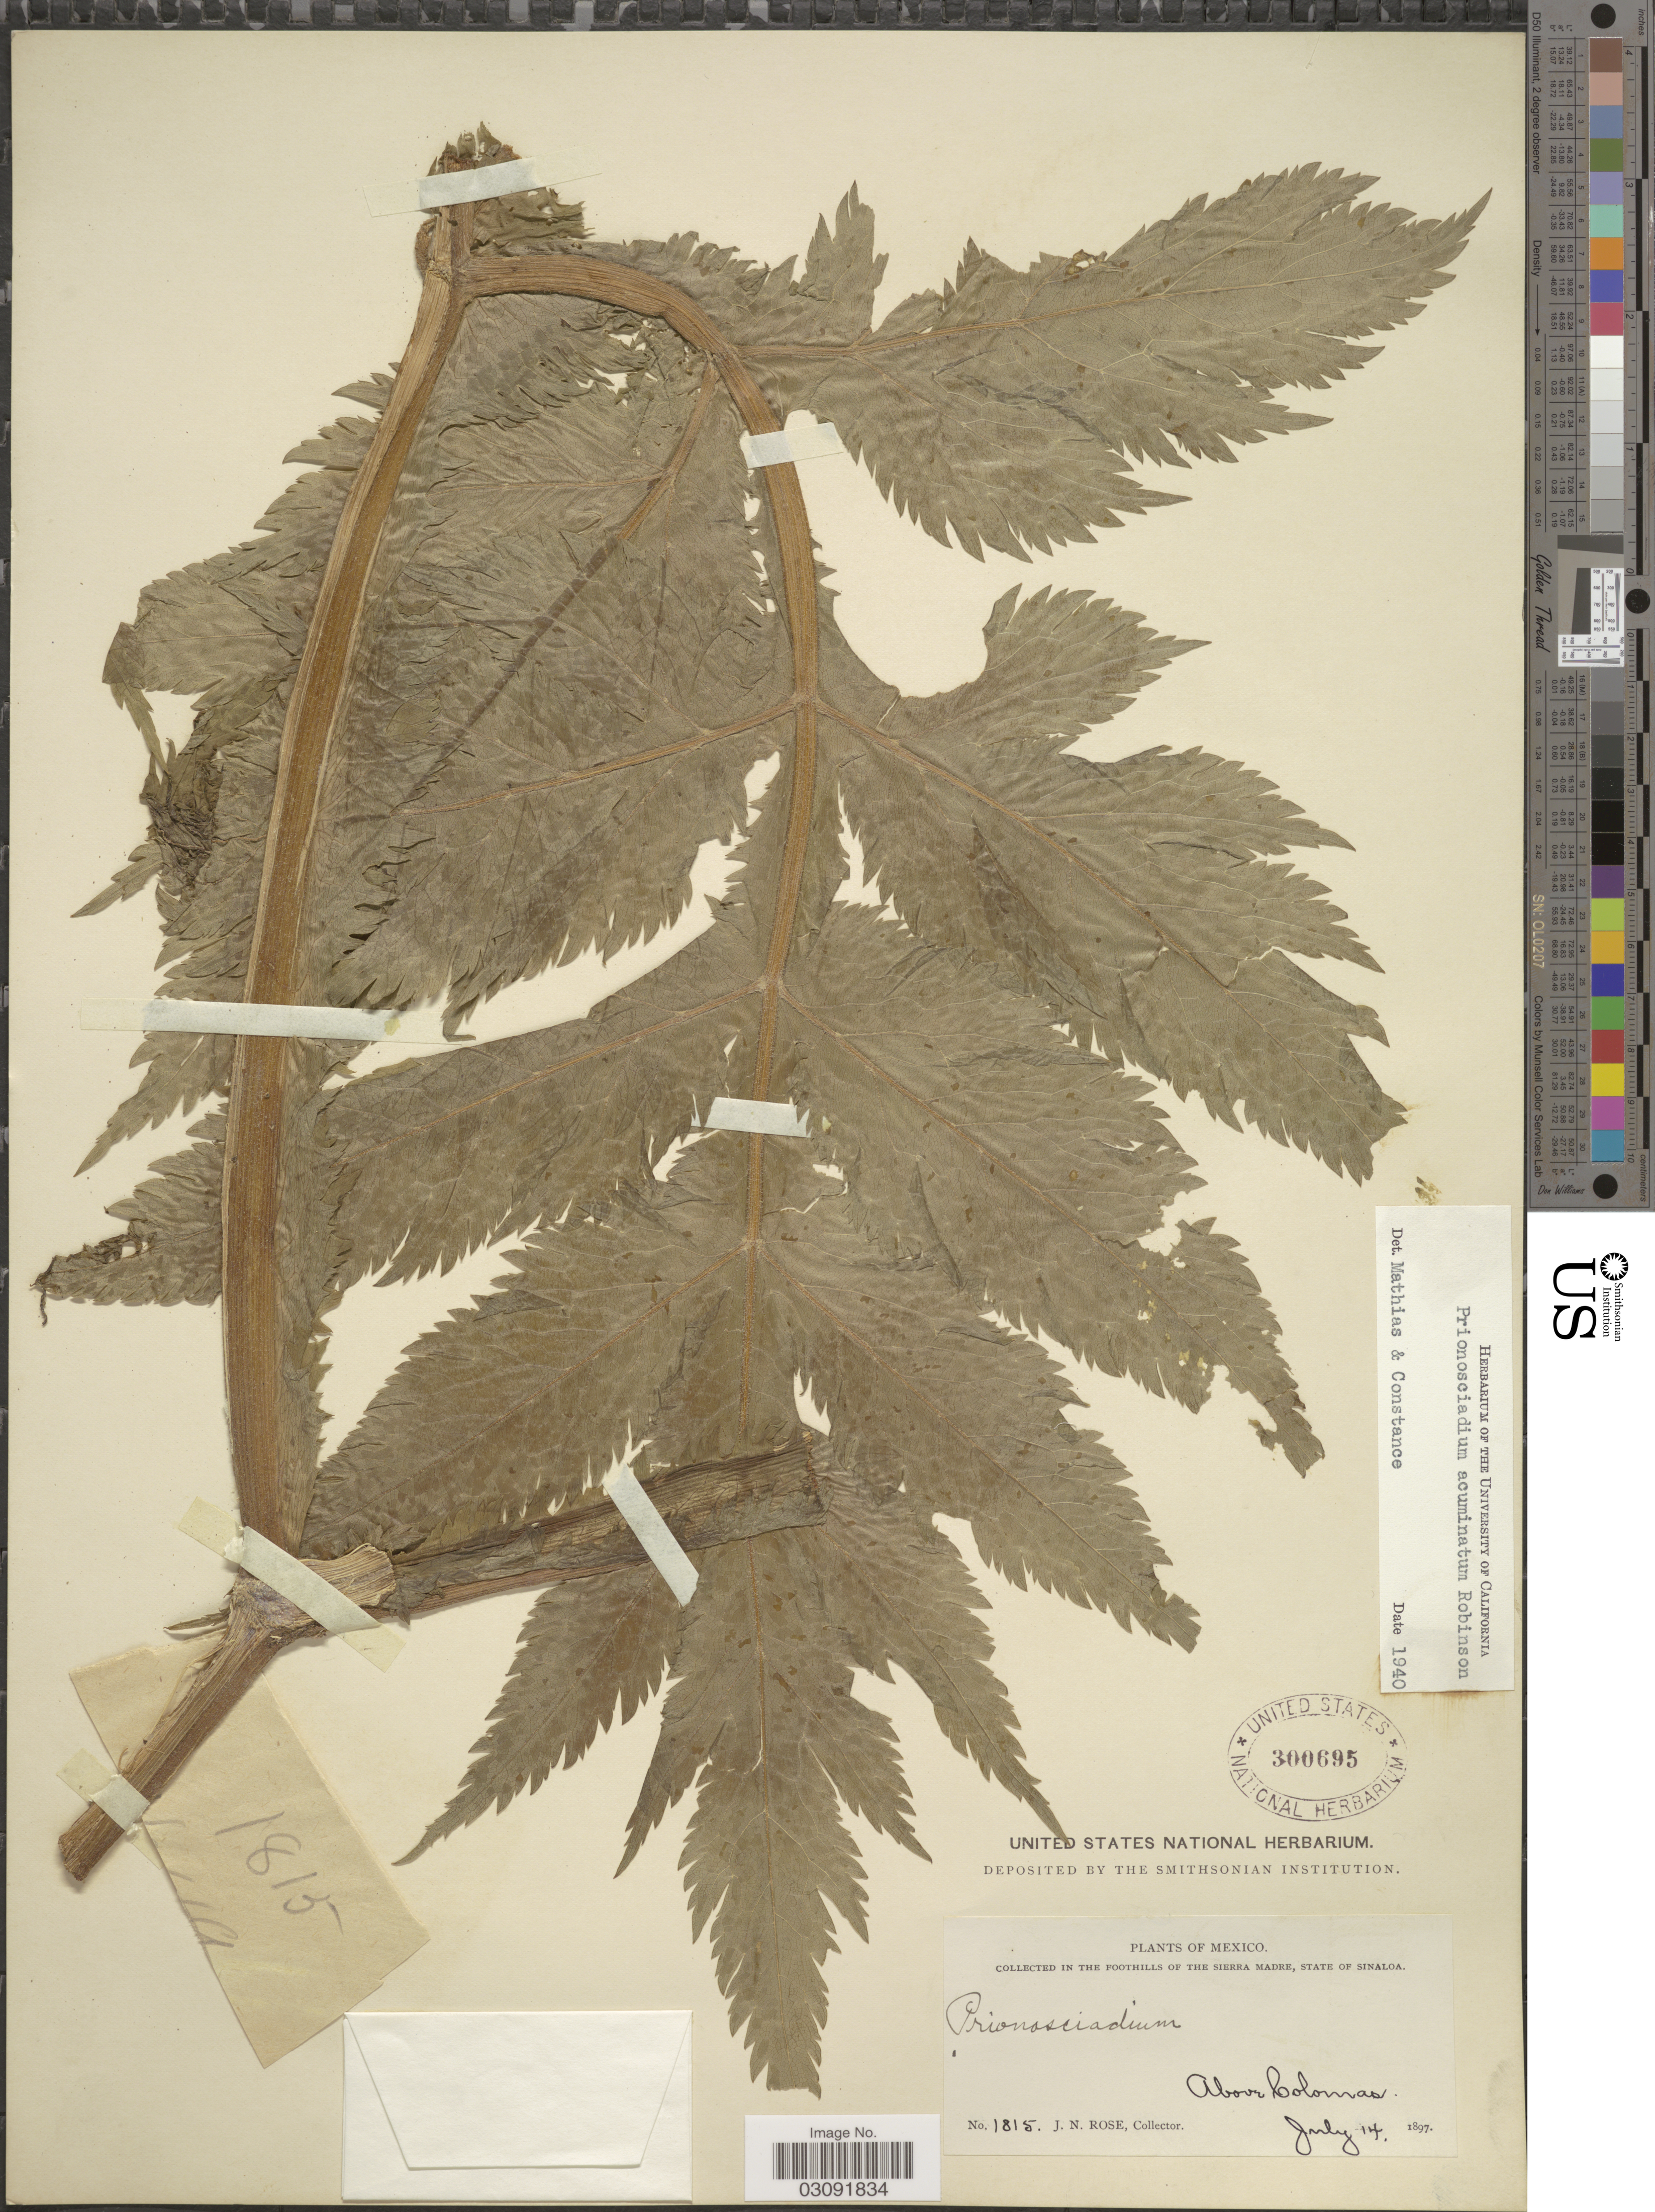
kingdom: Plantae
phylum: Tracheophyta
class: Magnoliopsida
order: Apiales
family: Apiaceae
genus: Prionosciadium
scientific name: Prionosciadium acuminatum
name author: B.L. Rob. ex J.M. Coult. & Rose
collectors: J. N. Rose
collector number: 1815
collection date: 1897-07-14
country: Mexico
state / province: Sinaloa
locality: In The Foothills of The Sierra Madre, State of Sinaloa, Above Colomas.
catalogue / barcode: US 300695